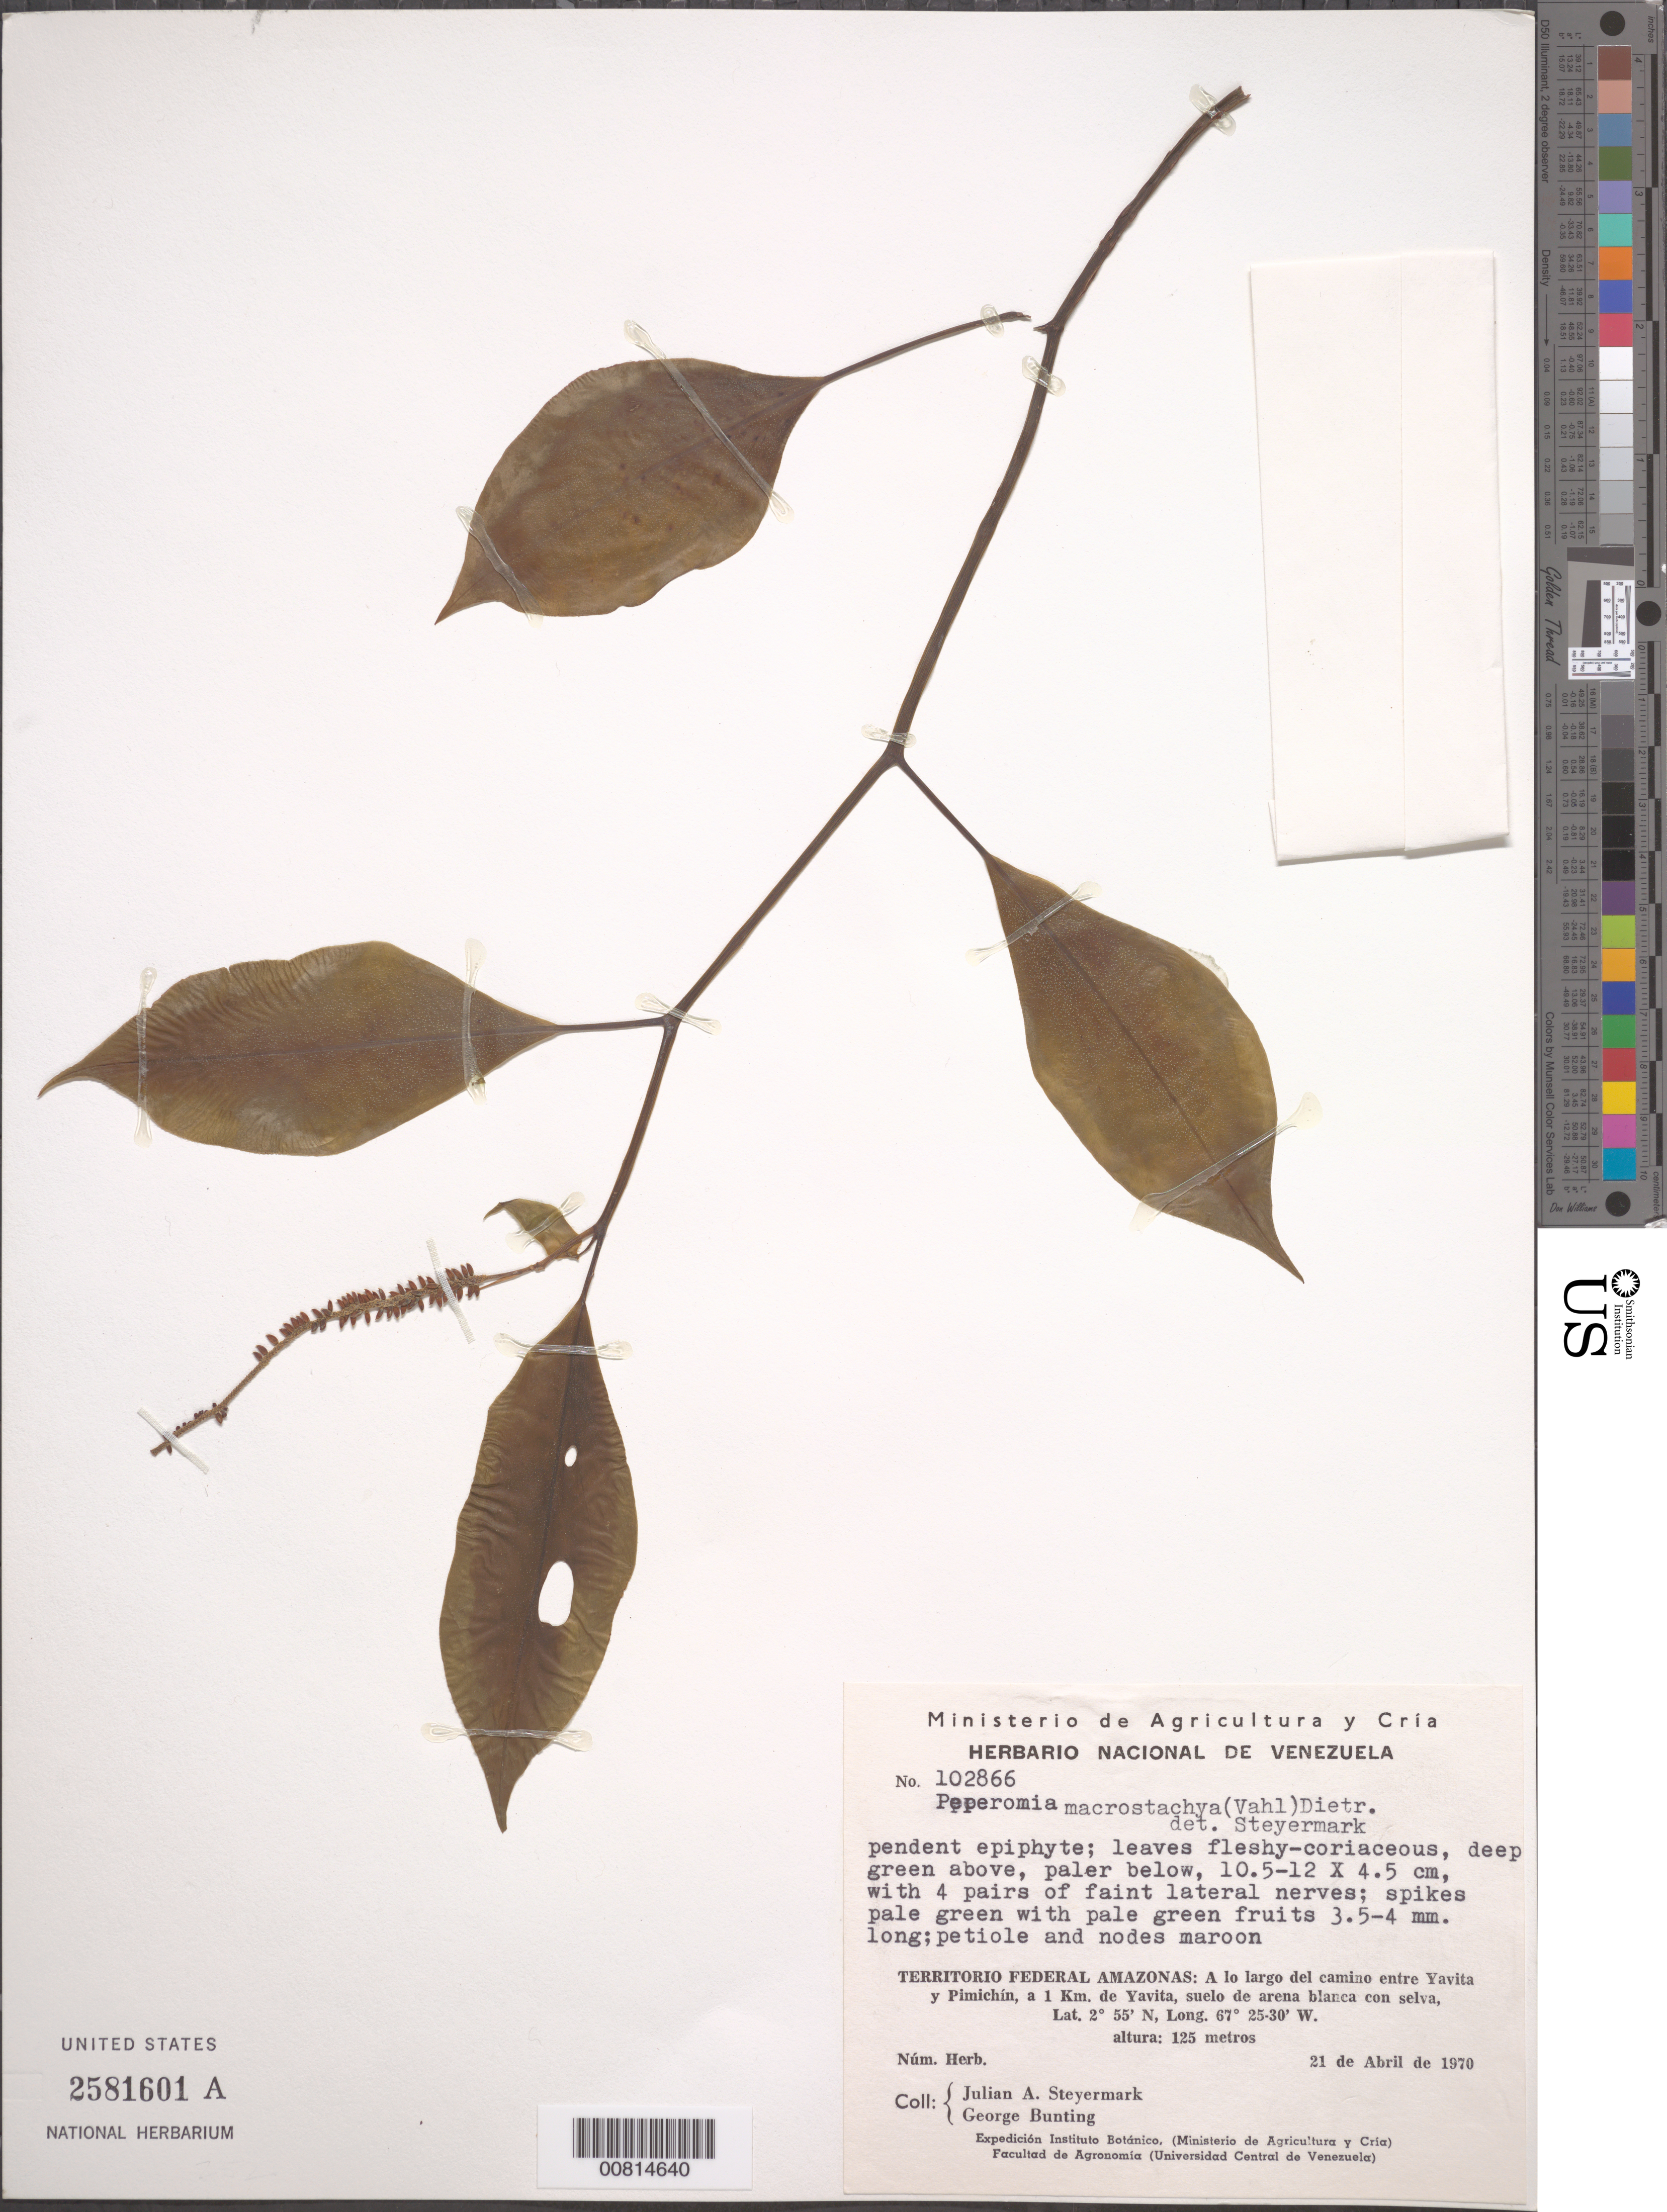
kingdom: Plantae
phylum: Tracheophyta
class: Magnoliopsida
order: Piperales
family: Piperaceae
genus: Peperomia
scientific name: Peperomia macrostachya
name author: (Vahl) A. Dietr.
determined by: Steyermark, Julian A., (VEN)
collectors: J. Steyermark & G. S. Bunting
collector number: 102866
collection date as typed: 21-Apr-70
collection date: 1970-04-21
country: Venezuela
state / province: Amazonas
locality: Yavita-Pimichín, 1 km de Yavita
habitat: Suelo de arena blanca con selva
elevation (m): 125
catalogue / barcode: US 2581601A